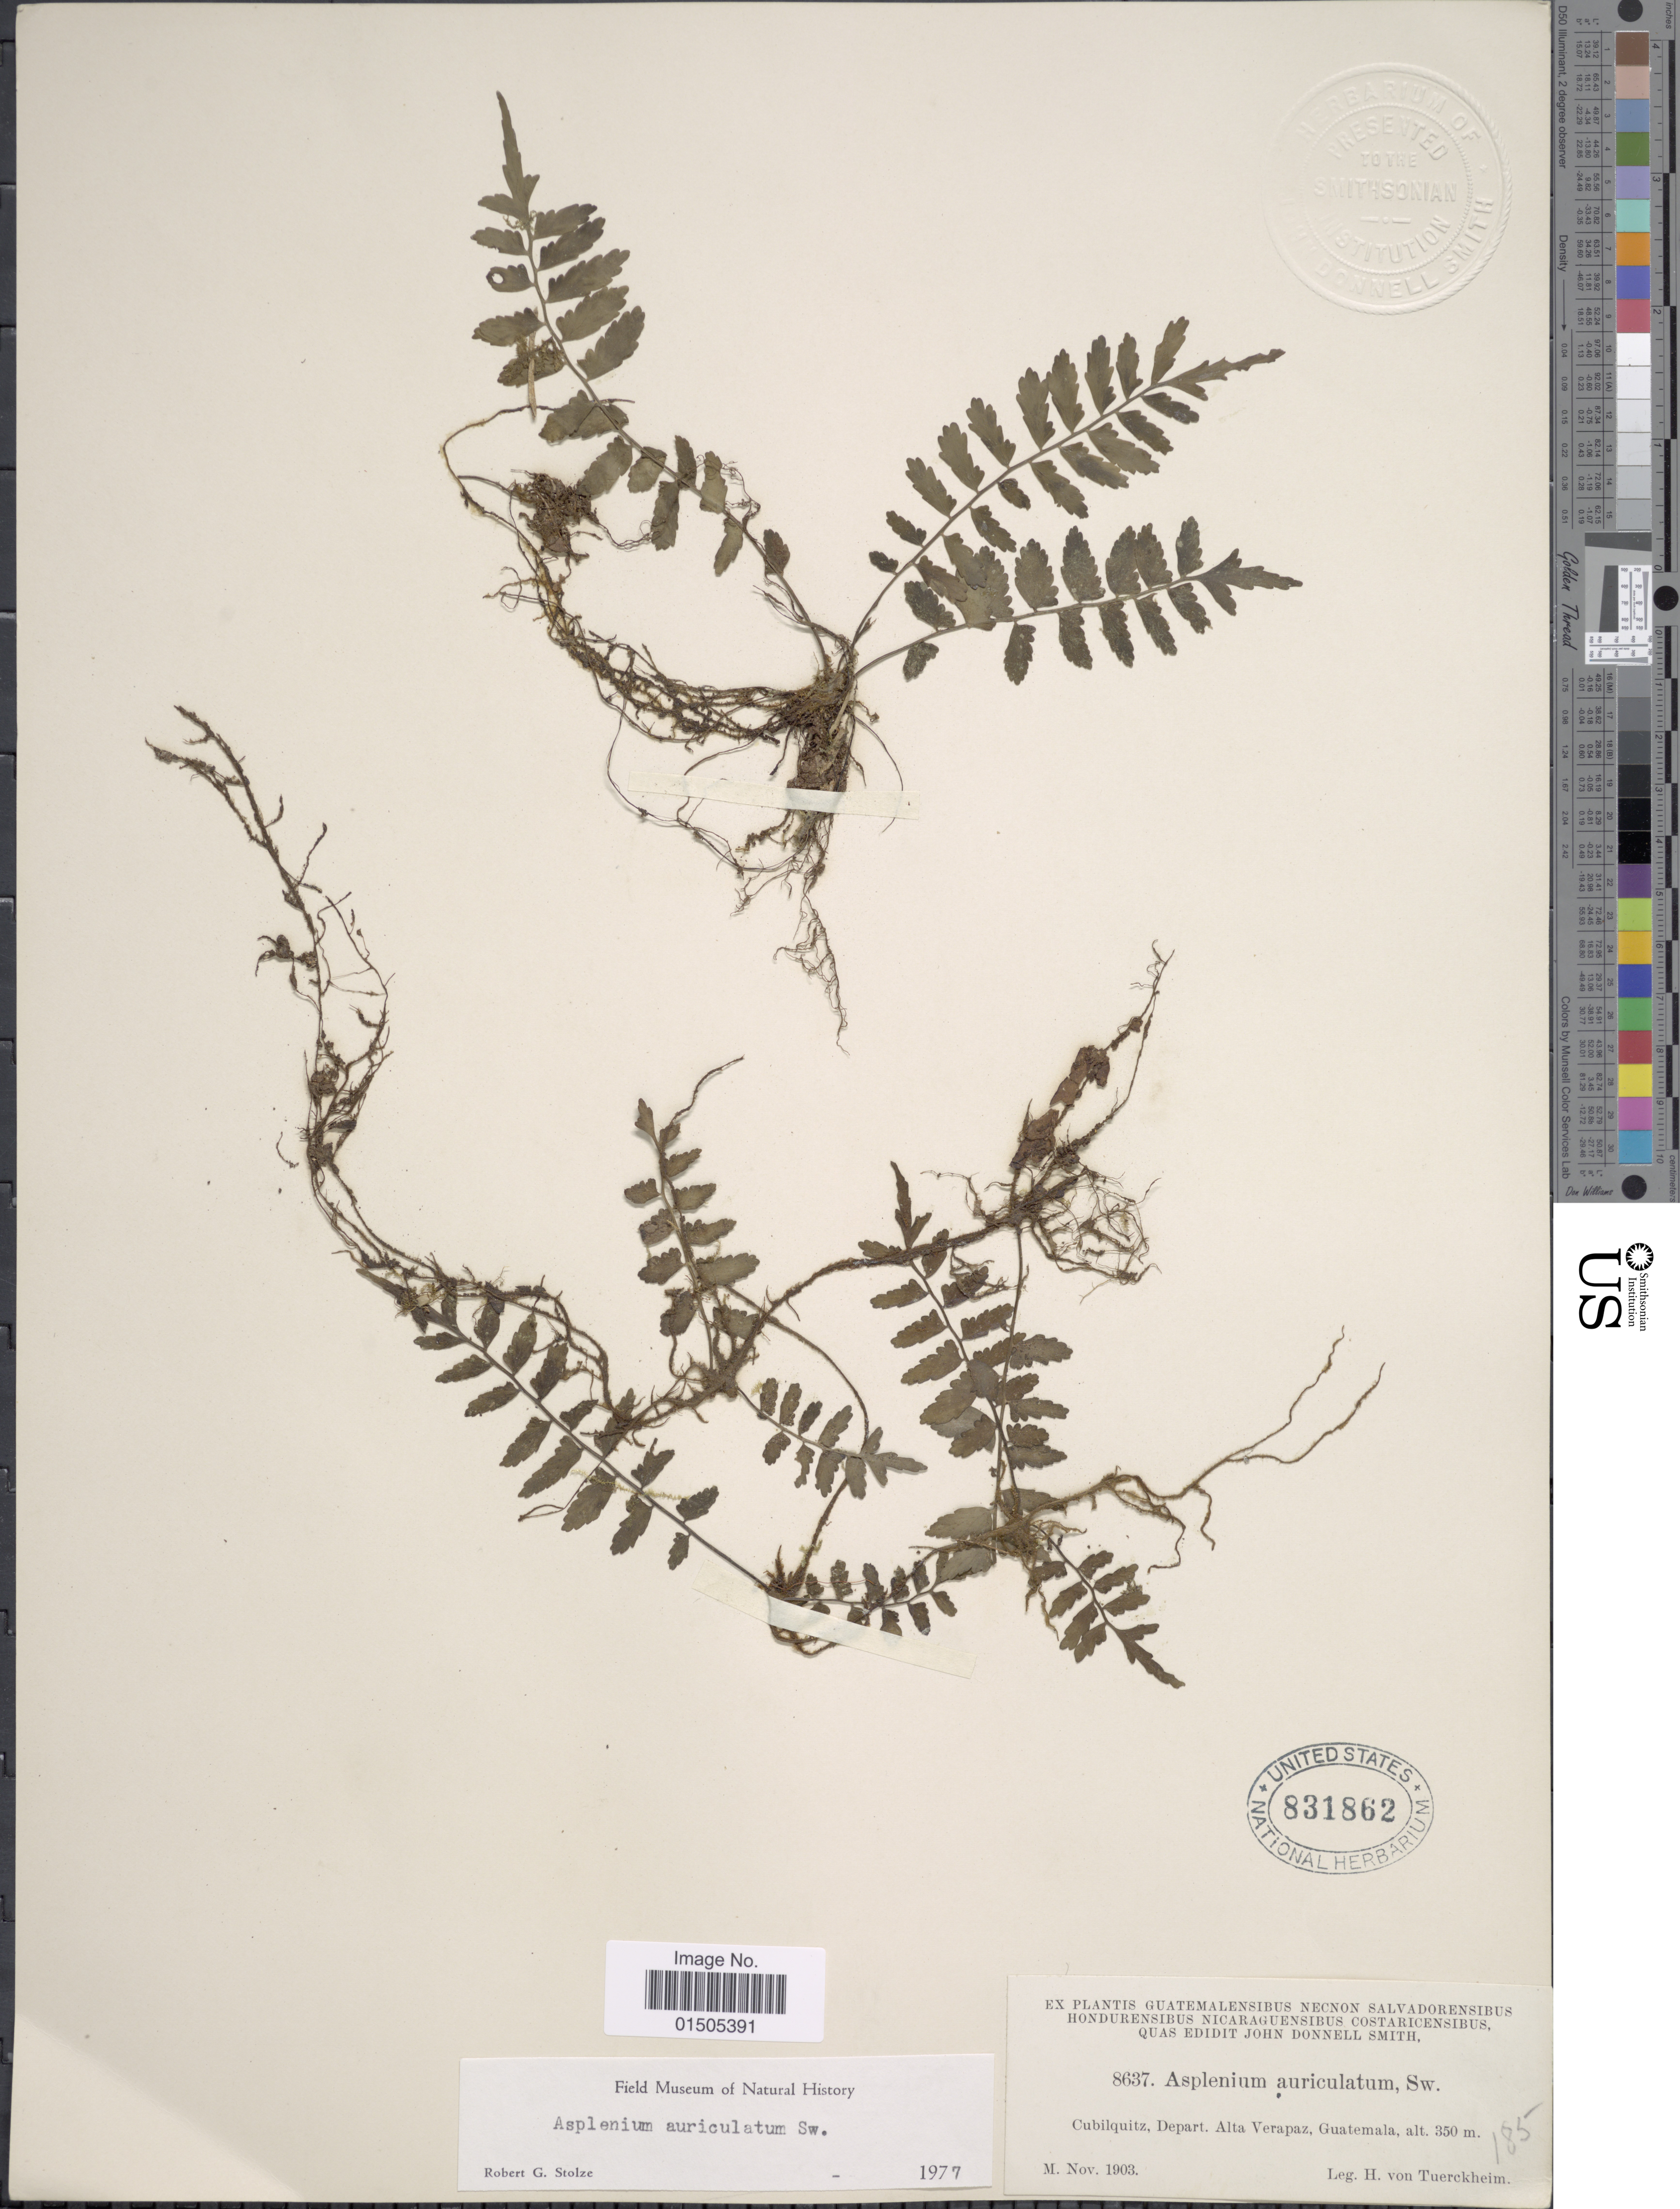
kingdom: Plantae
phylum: Tracheophyta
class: Polypodiopsida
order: Polypodiales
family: Aspleniaceae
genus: Asplenium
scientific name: Asplenium auriculatum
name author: Sw.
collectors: H. von Tuerckheim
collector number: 8637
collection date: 1903-11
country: Guatemala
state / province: Alta Verapaz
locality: Cubilquitz.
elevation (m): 350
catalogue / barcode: US 831862